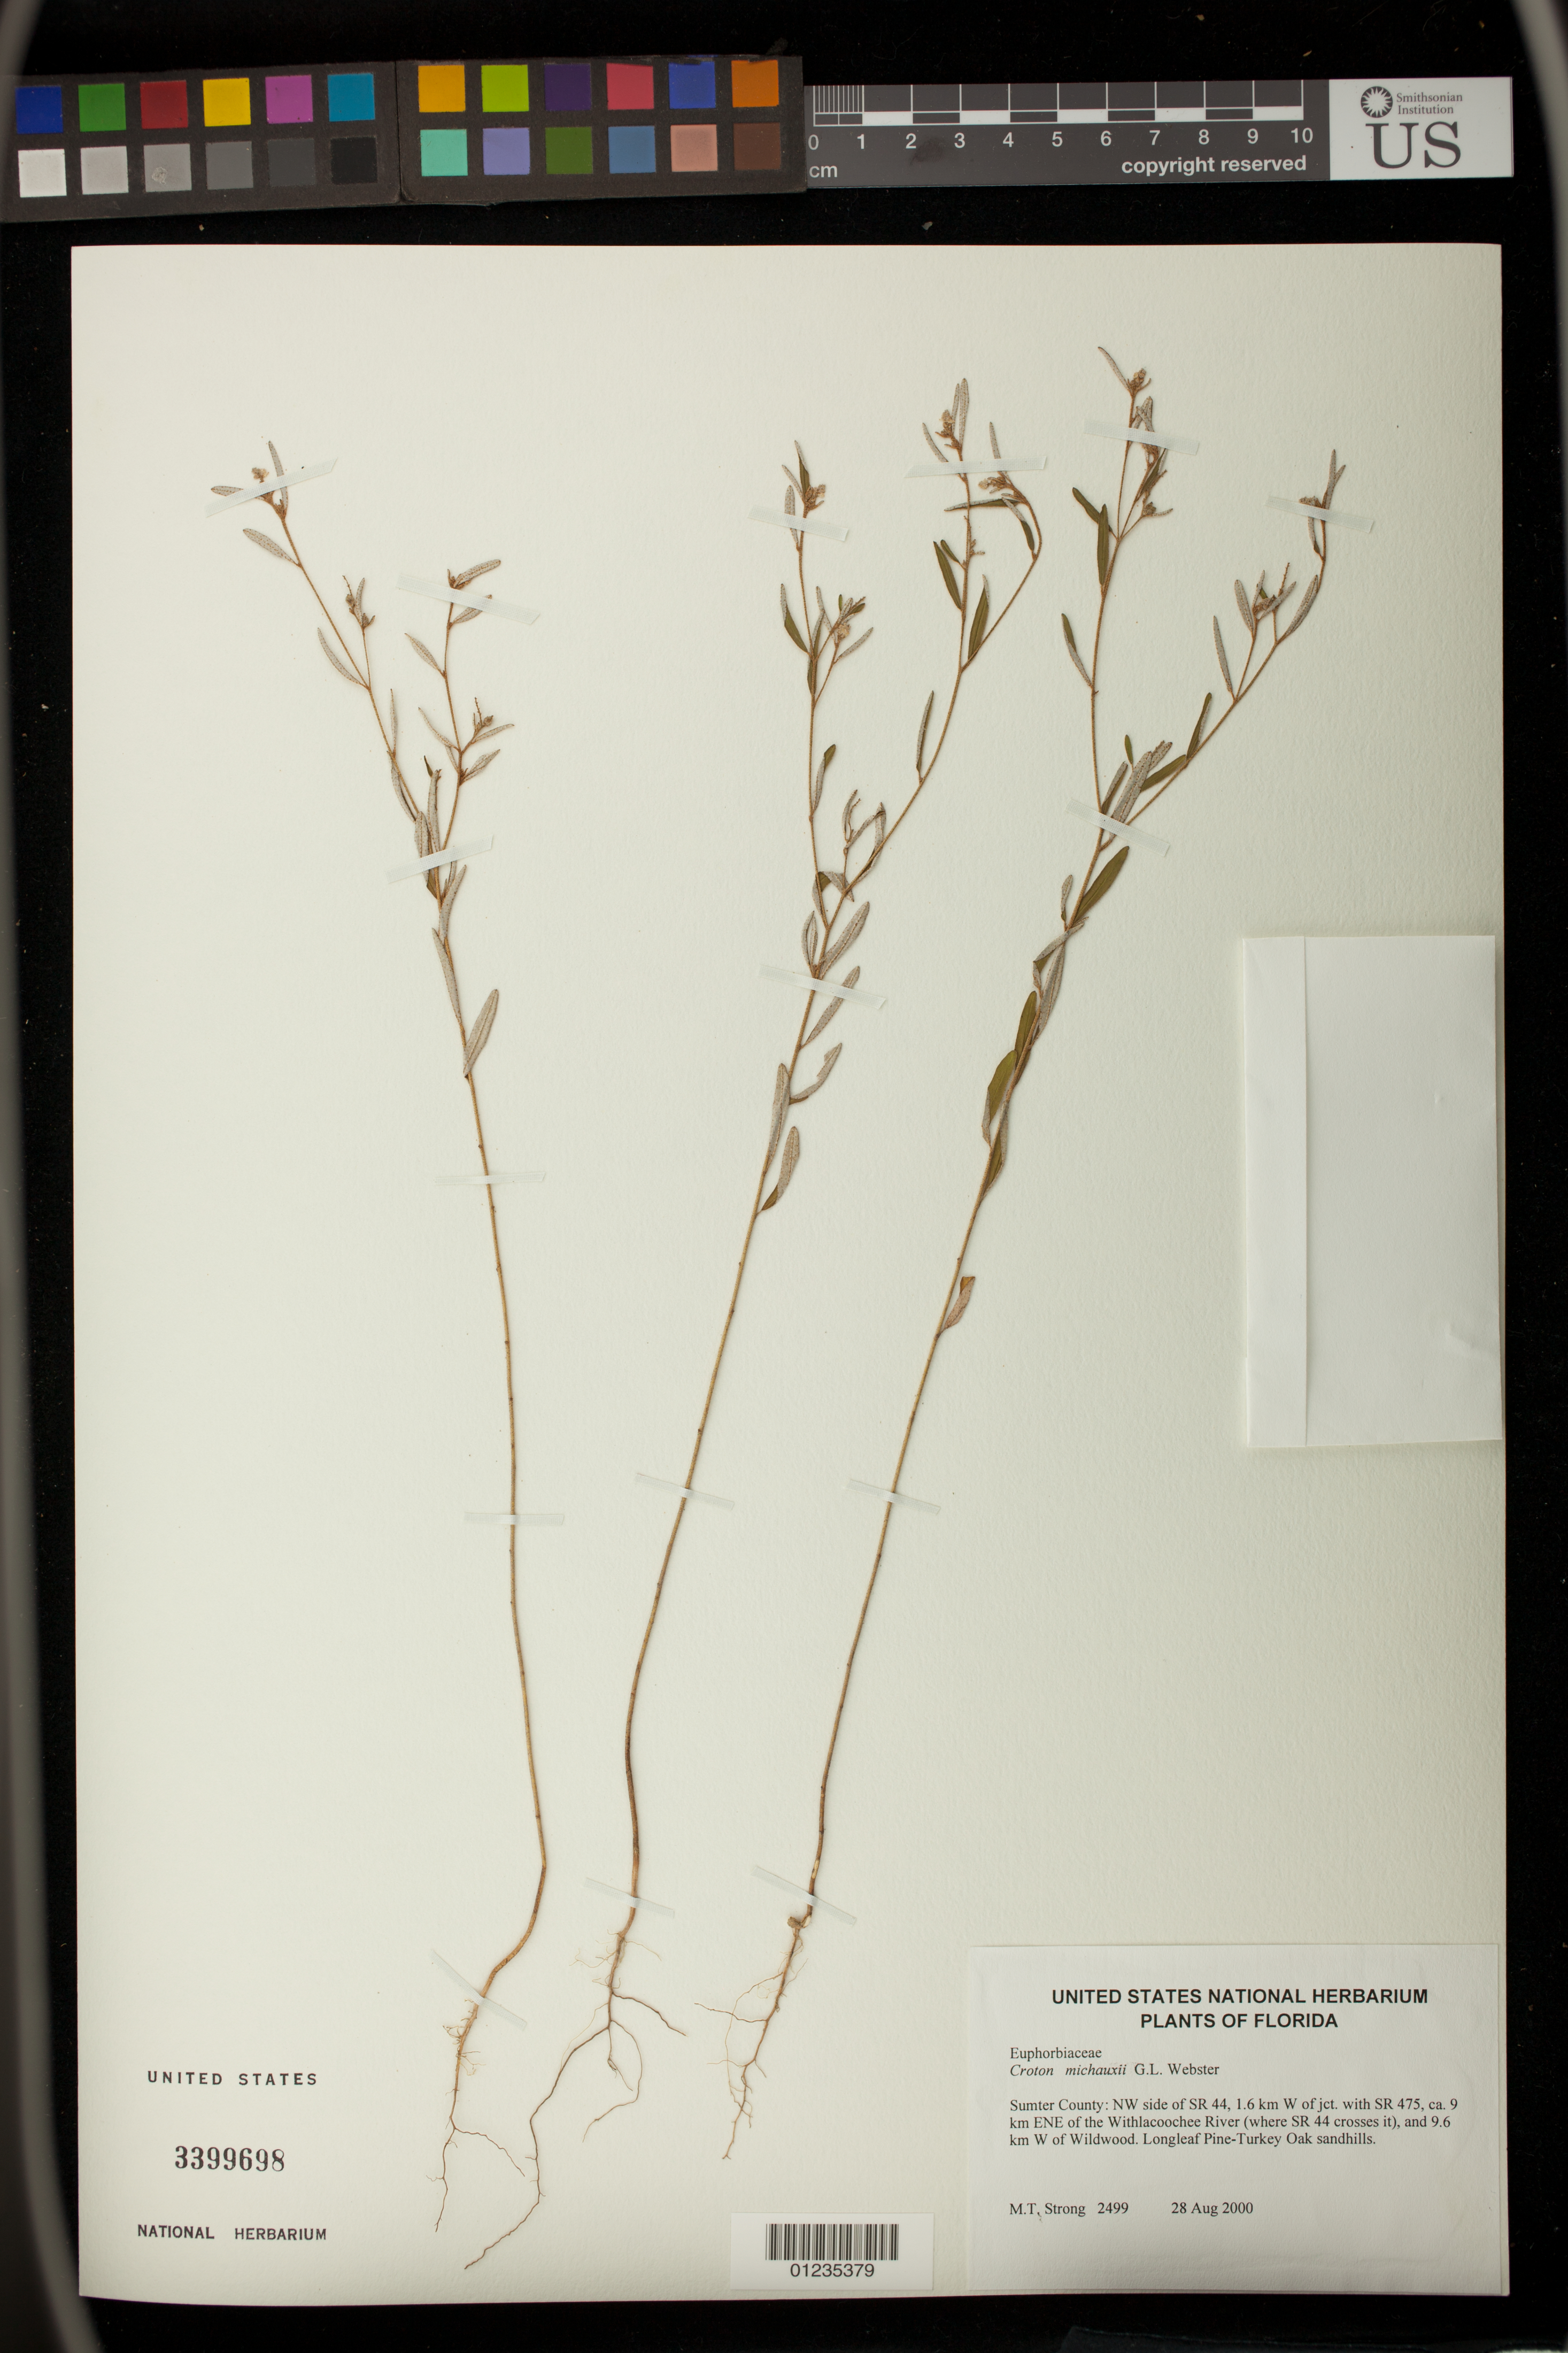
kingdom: Plantae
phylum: Tracheophyta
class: Magnoliopsida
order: Malpighiales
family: Euphorbiaceae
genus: Crotonopsis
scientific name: Crotonopsis linearis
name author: Michx.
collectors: M. T. Strong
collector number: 2499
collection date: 2000-08-28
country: United States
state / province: Florida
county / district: Sumter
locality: NW side of SR 44, 1.6 km W of jct. with SR 475, ca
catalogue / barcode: US 3399698